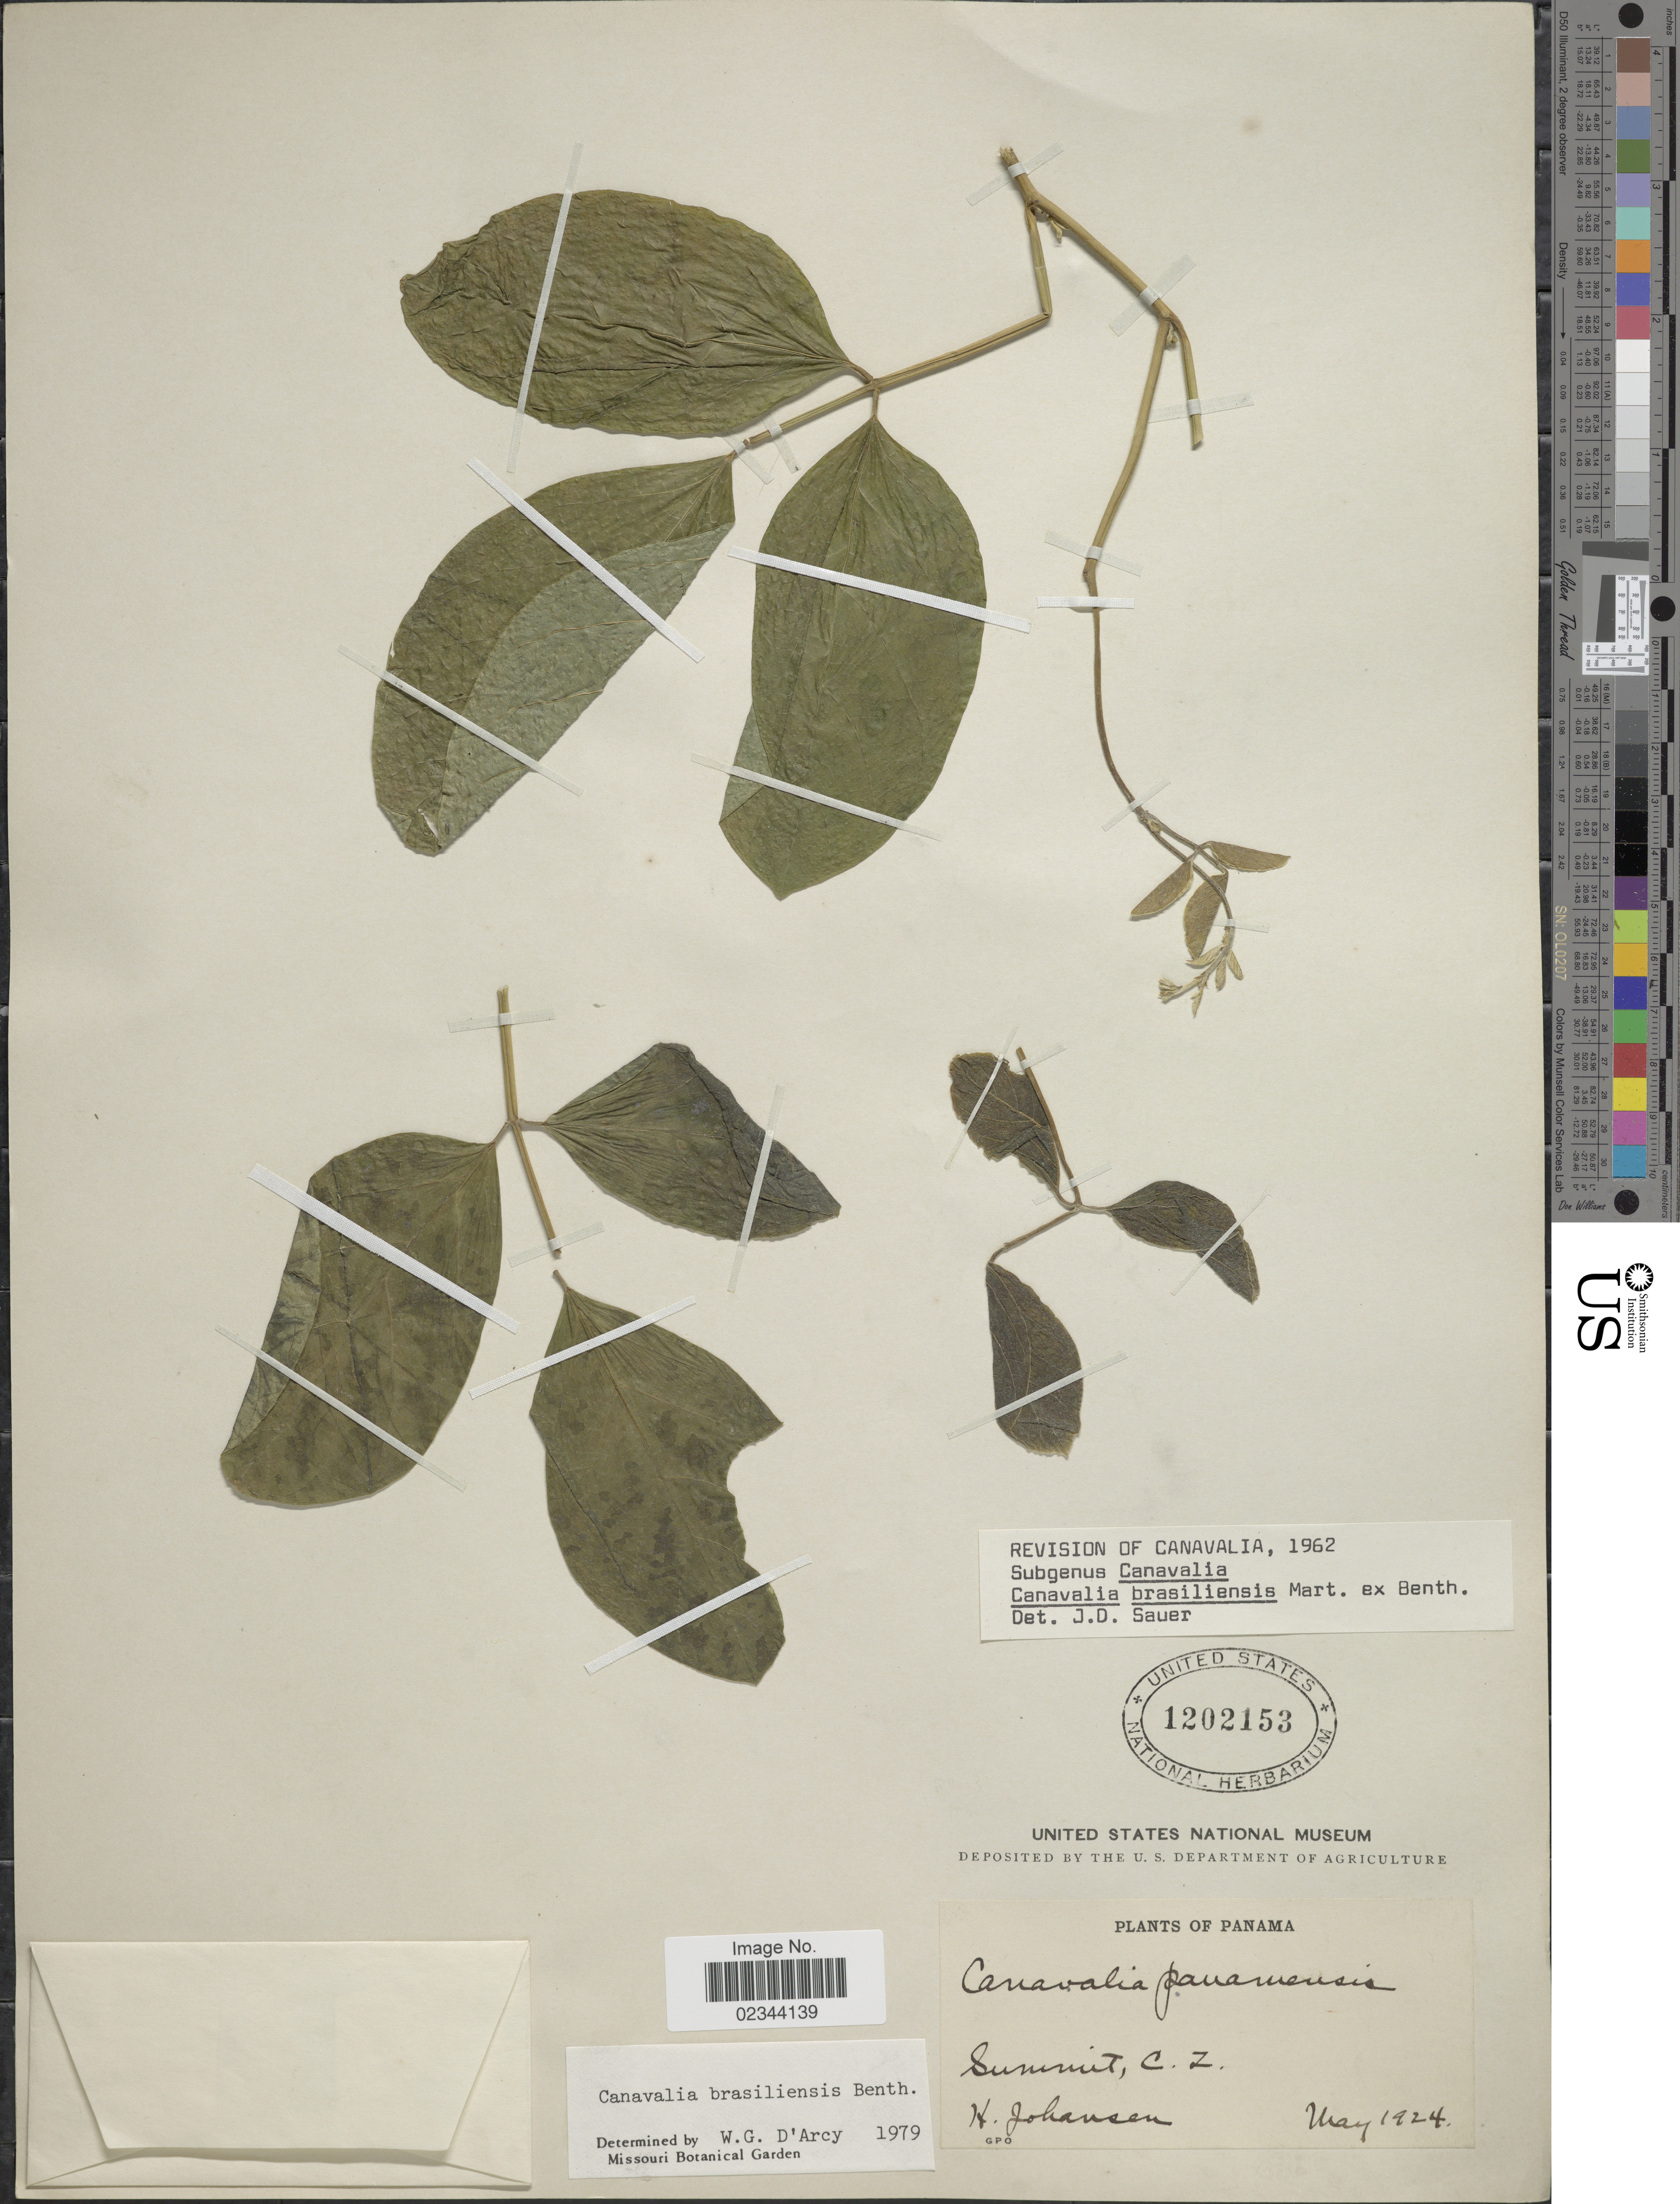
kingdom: Plantae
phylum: Tracheophyta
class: Magnoliopsida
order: Fabales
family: Fabaceae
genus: Canavalia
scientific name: Canavalia brasiliensis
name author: Mart. ex Benth.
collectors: H. Johansen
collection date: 1924-05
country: Panama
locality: Summit, C. Z.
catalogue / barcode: US 1202153